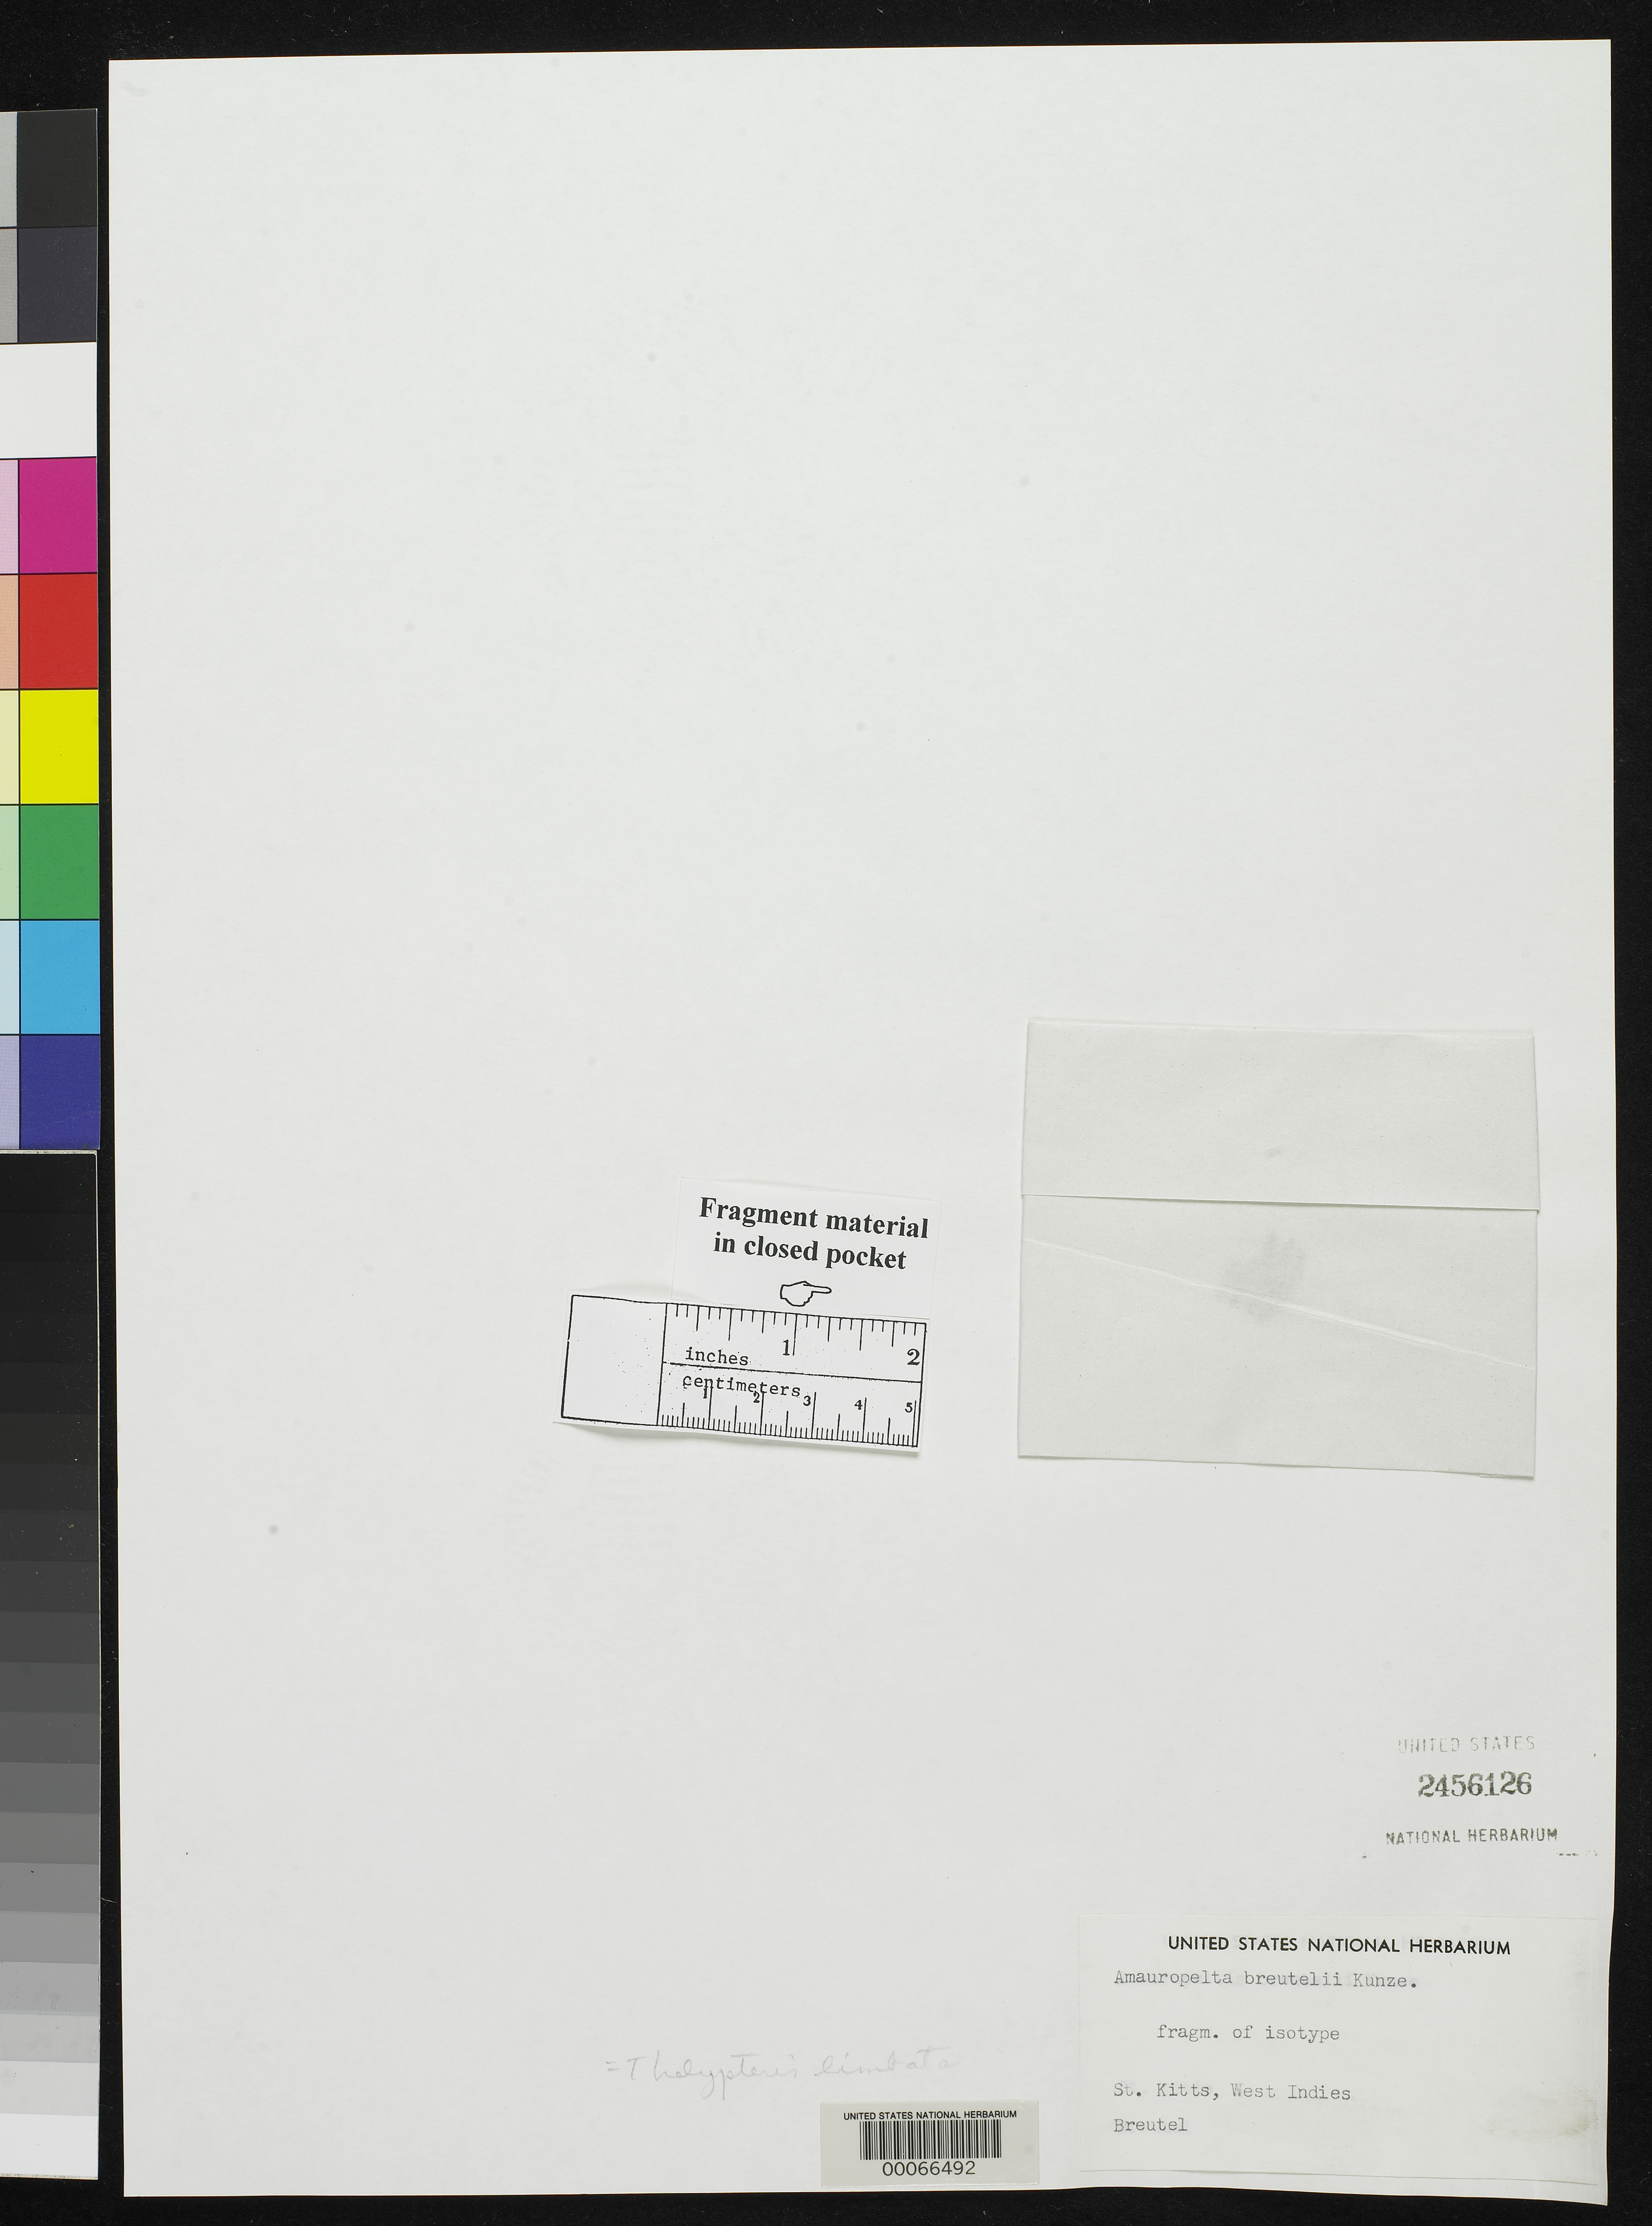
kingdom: Plantae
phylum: Tracheophyta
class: Polypodiopsida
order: Polypodiales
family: Thelypteridaceae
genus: Amauropelta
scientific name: Amauropelta breutelii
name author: Kunze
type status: Isotype Fragment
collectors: J. Breutel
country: St. Christopher-Nevis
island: St. Christopher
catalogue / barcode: US 2456126